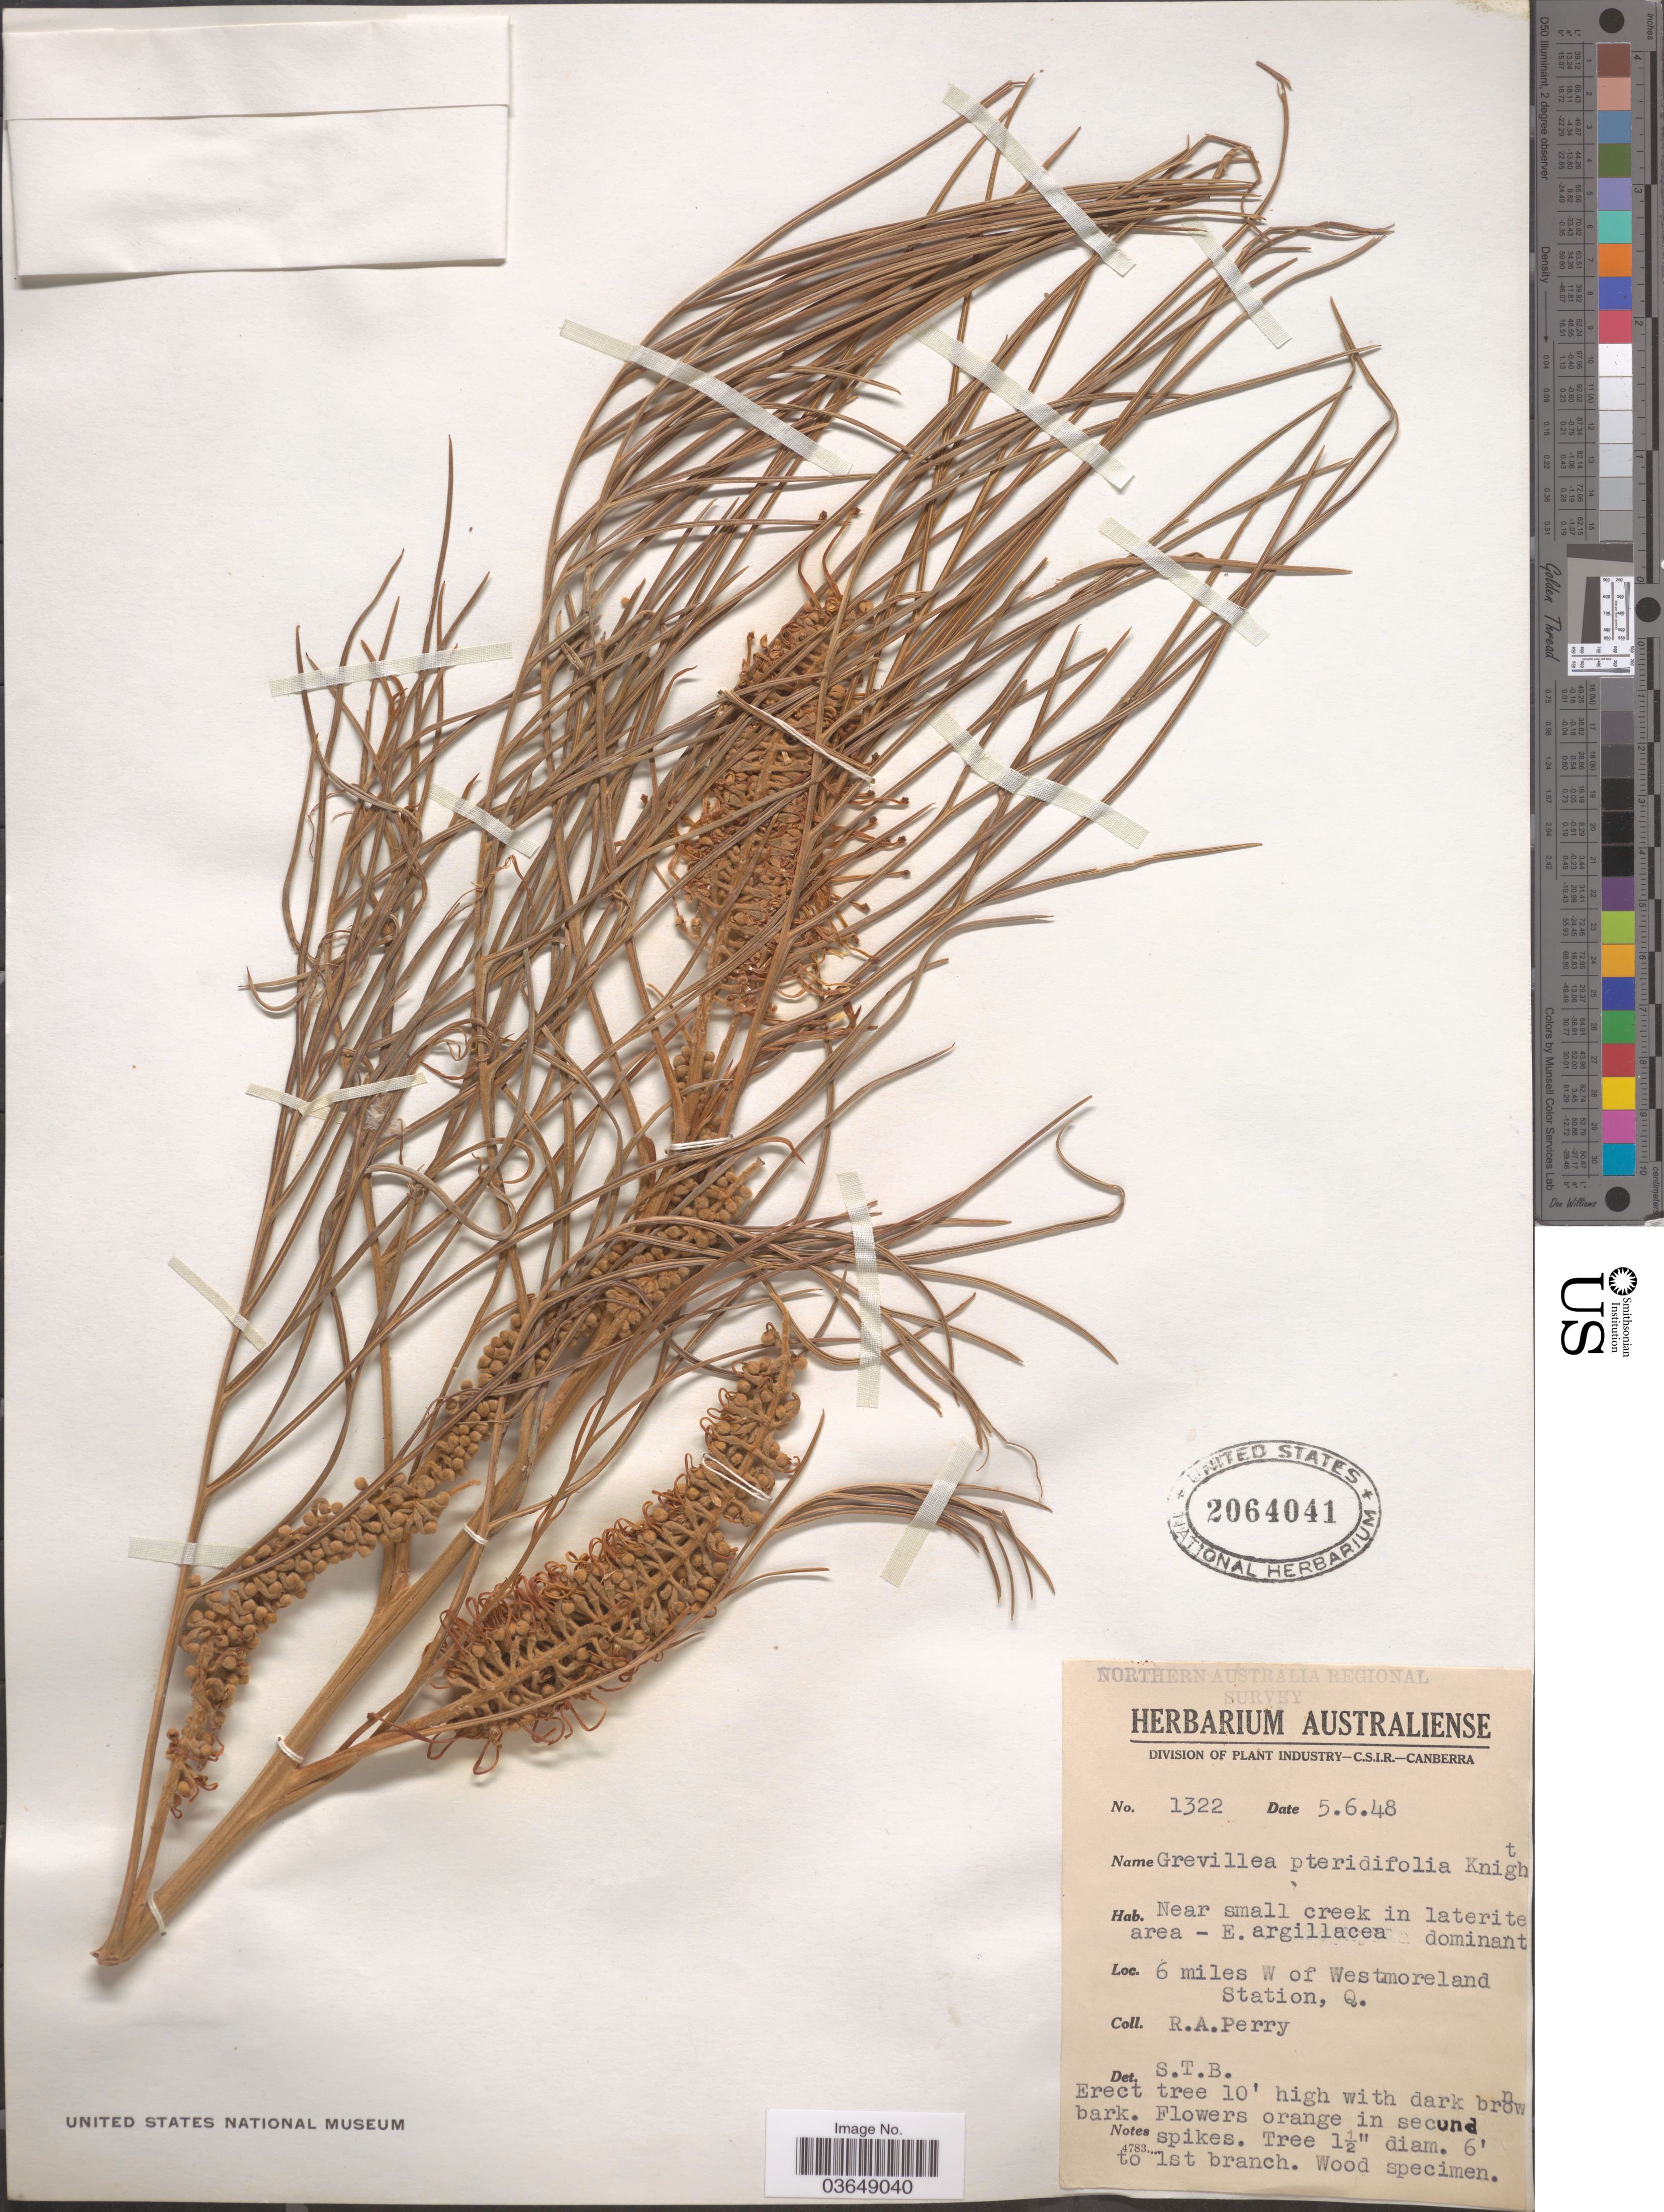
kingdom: Plantae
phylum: Tracheophyta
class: Magnoliopsida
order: Proteales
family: Proteaceae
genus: Grevillea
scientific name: Grevillea pteridifolia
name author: Knight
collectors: Perry, R. A.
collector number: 1322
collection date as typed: Transcribed d/m/y: 5/6/48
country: Australia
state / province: Queensland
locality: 6 miles W of Westmoreland Station.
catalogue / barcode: US 2064041